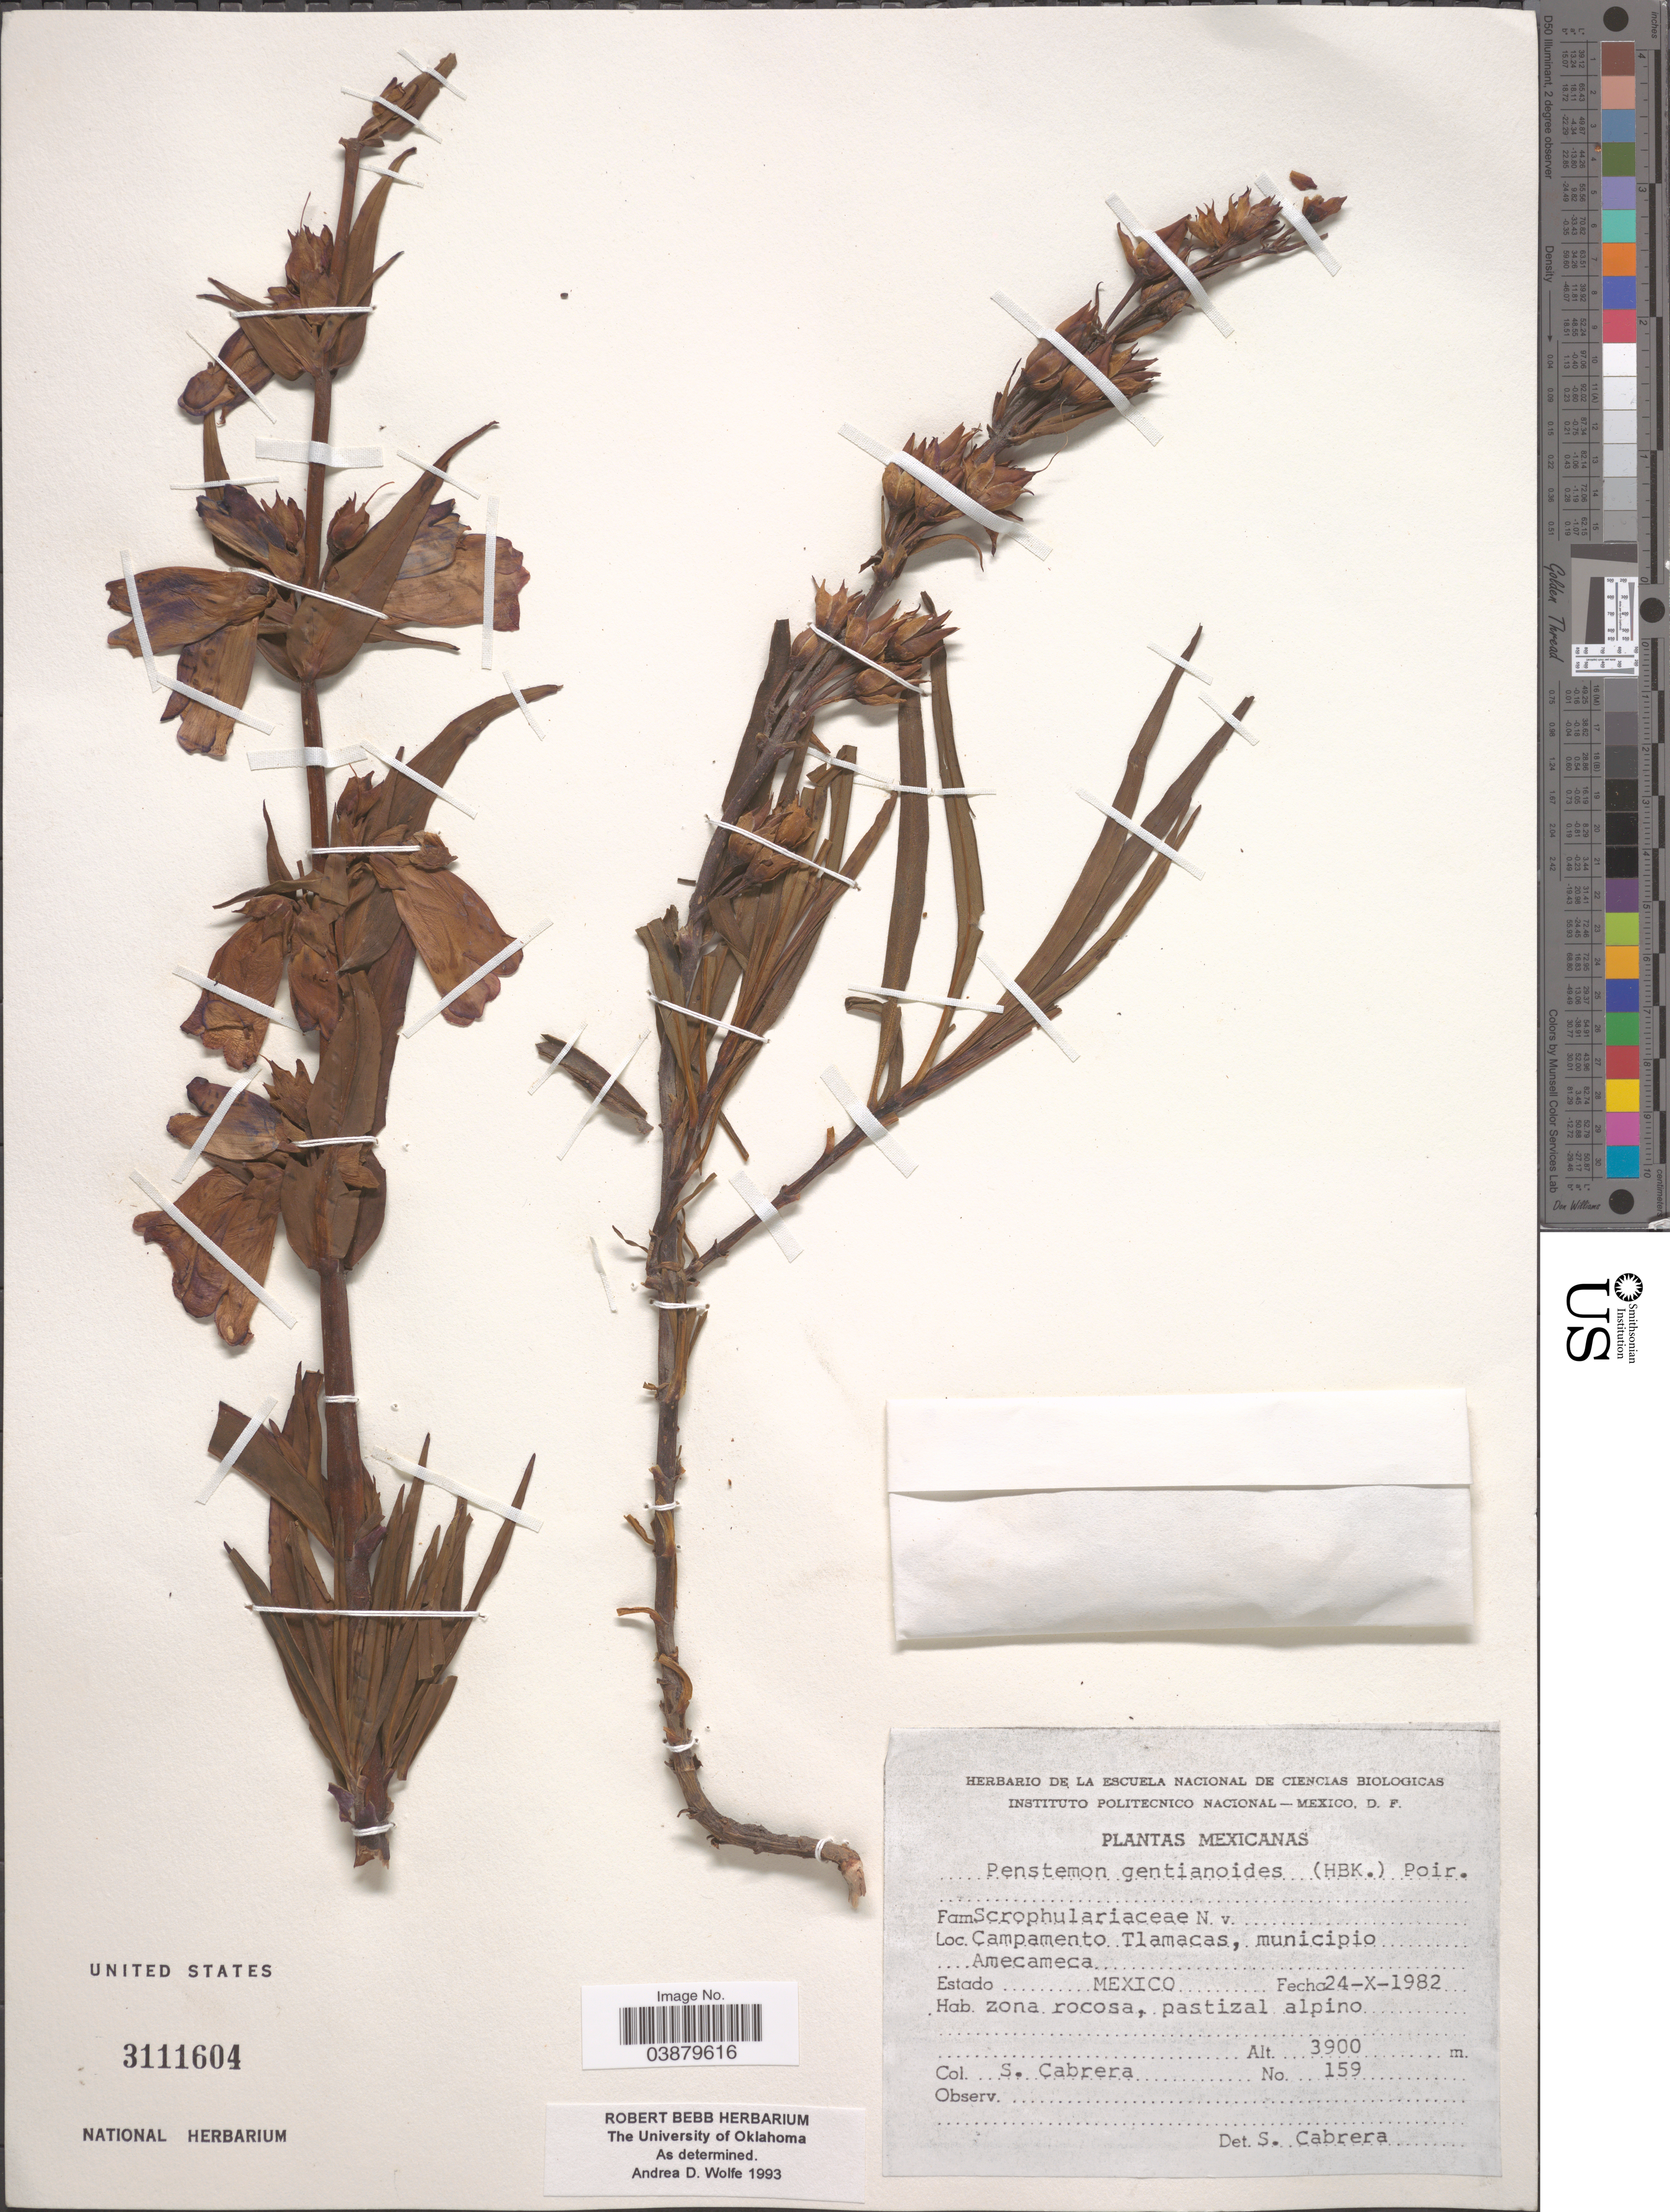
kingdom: Plantae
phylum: Tracheophyta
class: Magnoliopsida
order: Lamiales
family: Plantaginaceae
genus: Penstemon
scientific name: Penstemon gentianoides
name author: (Kunth) Poir.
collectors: S. Cabrera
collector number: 159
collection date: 1982-10-24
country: Mexico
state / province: México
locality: Campamento Tlamacas, municipio Amecameca.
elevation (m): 3900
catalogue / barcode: US 3111604